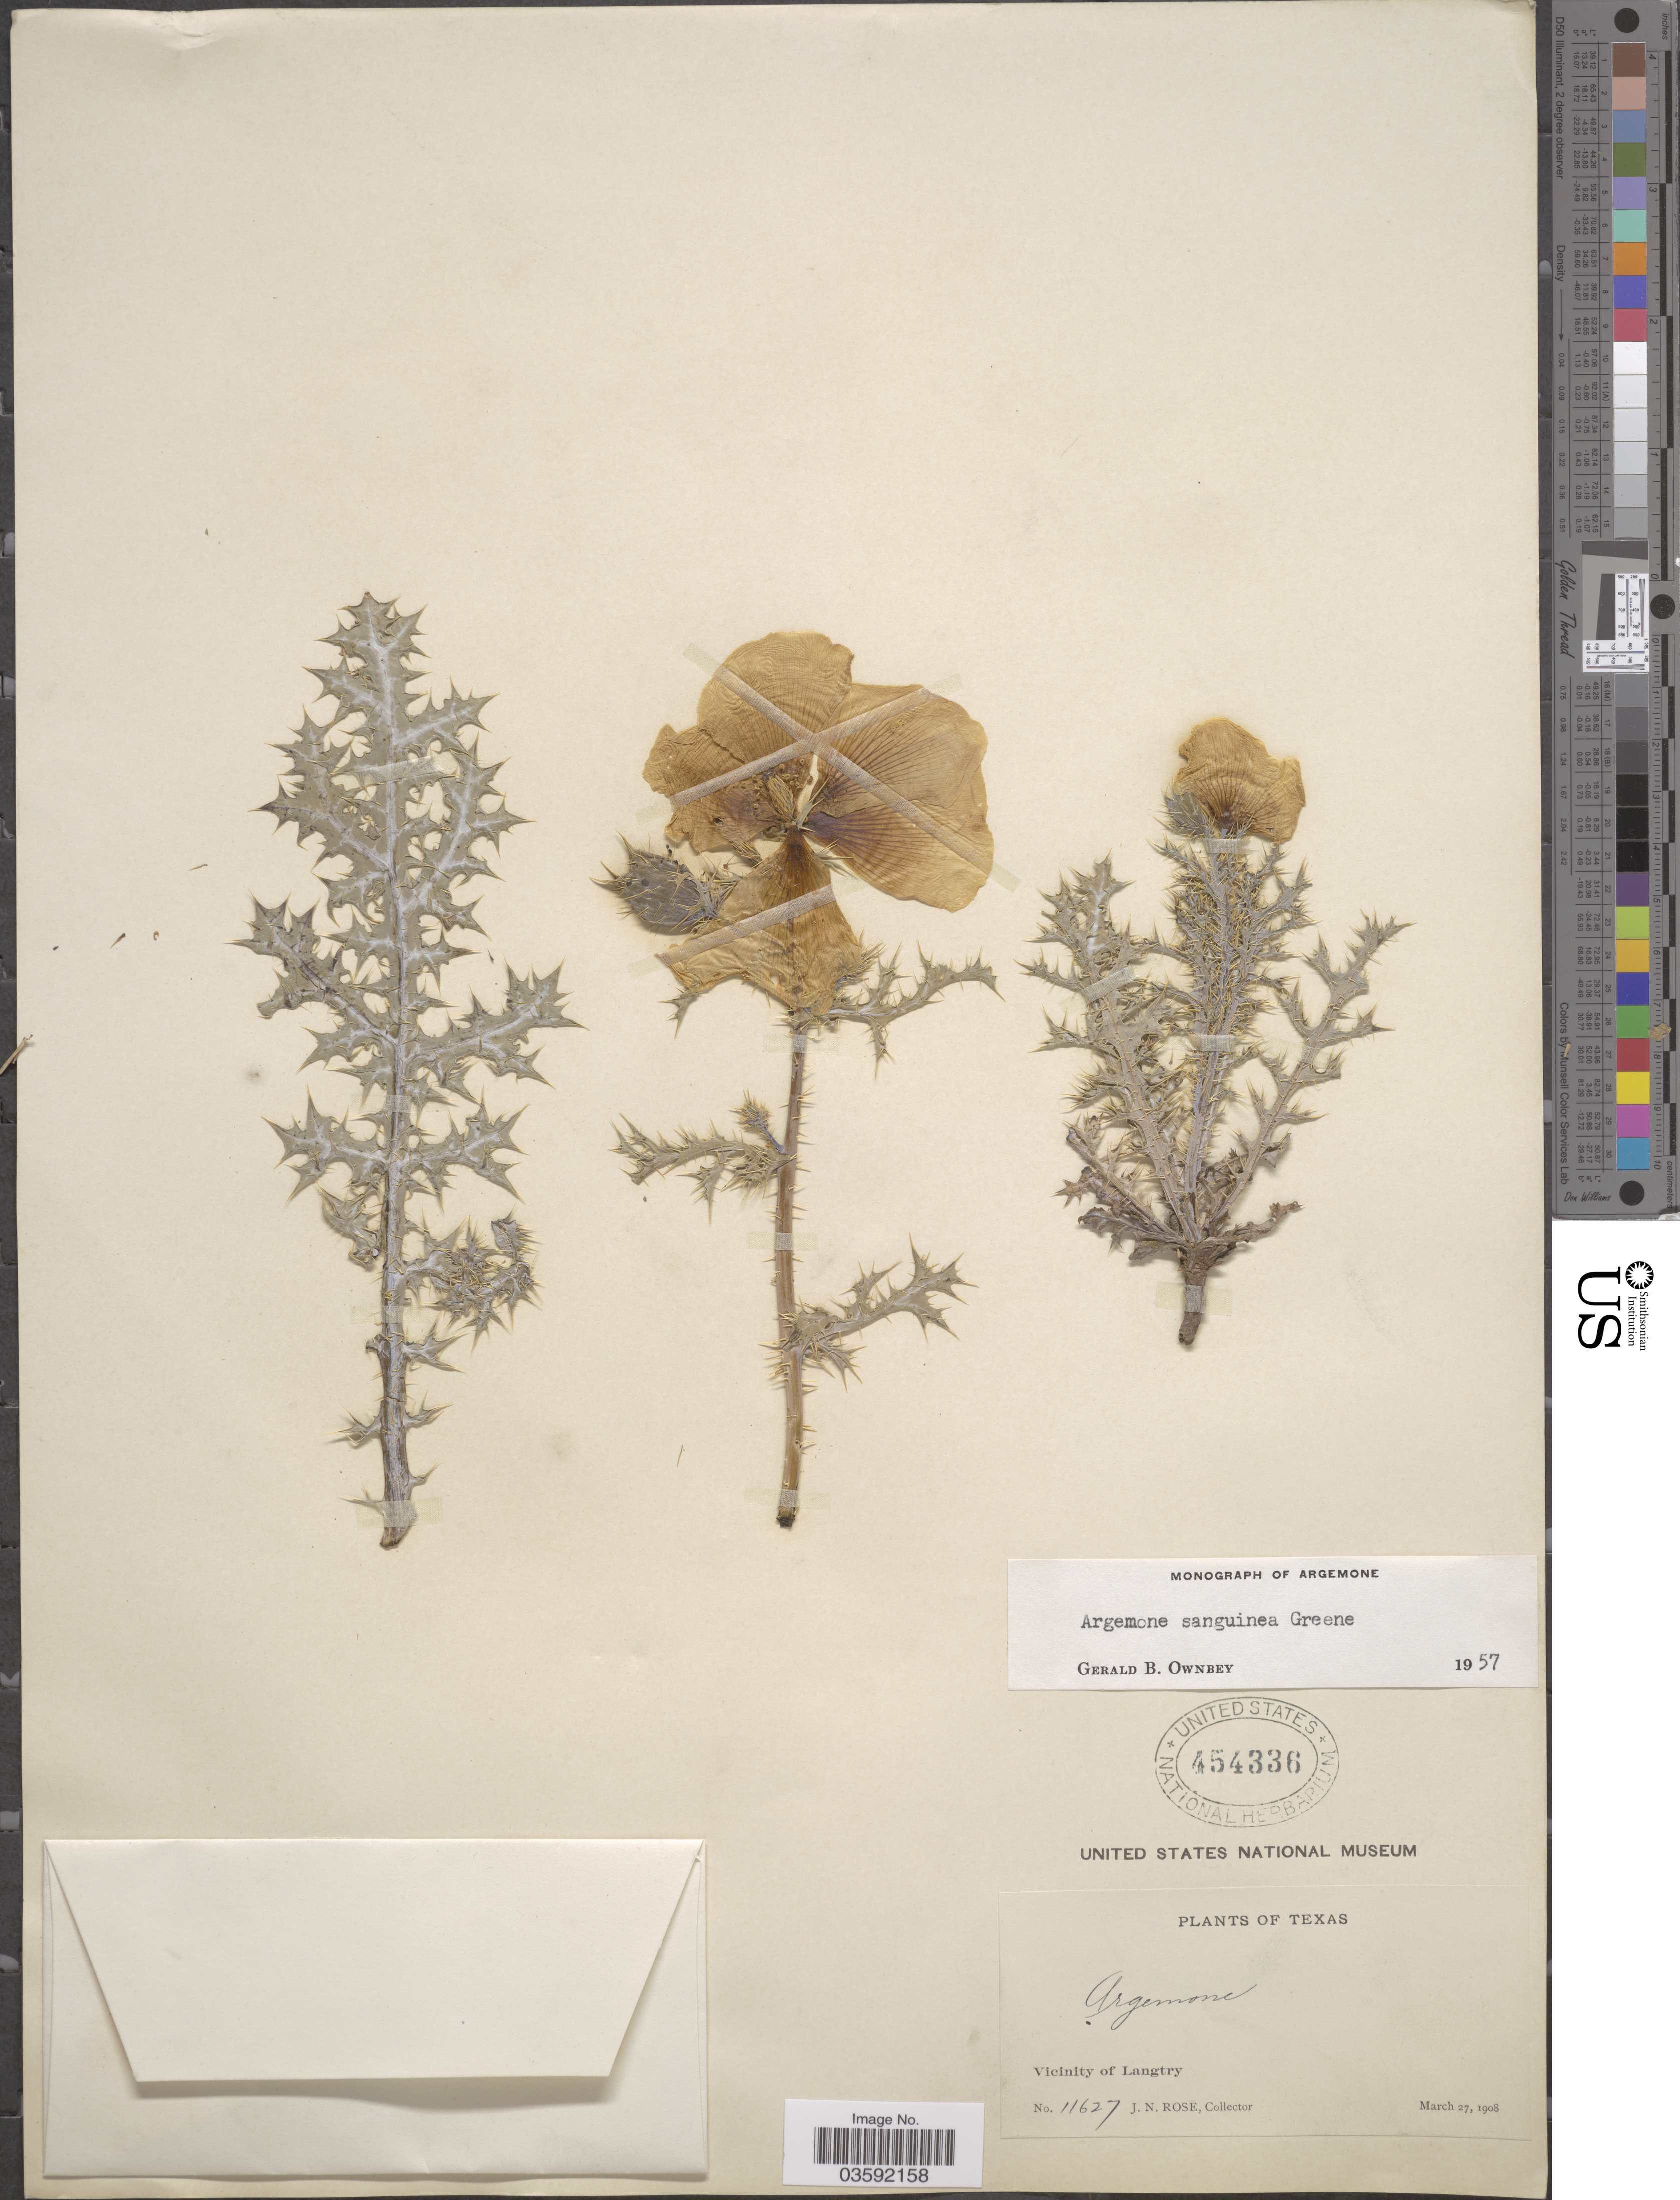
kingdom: Plantae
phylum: Tracheophyta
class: Magnoliopsida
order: Ranunculales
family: Papaveraceae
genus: Argemone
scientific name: Argemone sanguinea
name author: Greene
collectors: J. N. Rose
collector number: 11627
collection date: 1908-03-27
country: United States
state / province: Texas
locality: Vicinity of Langtry.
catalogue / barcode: US 454336